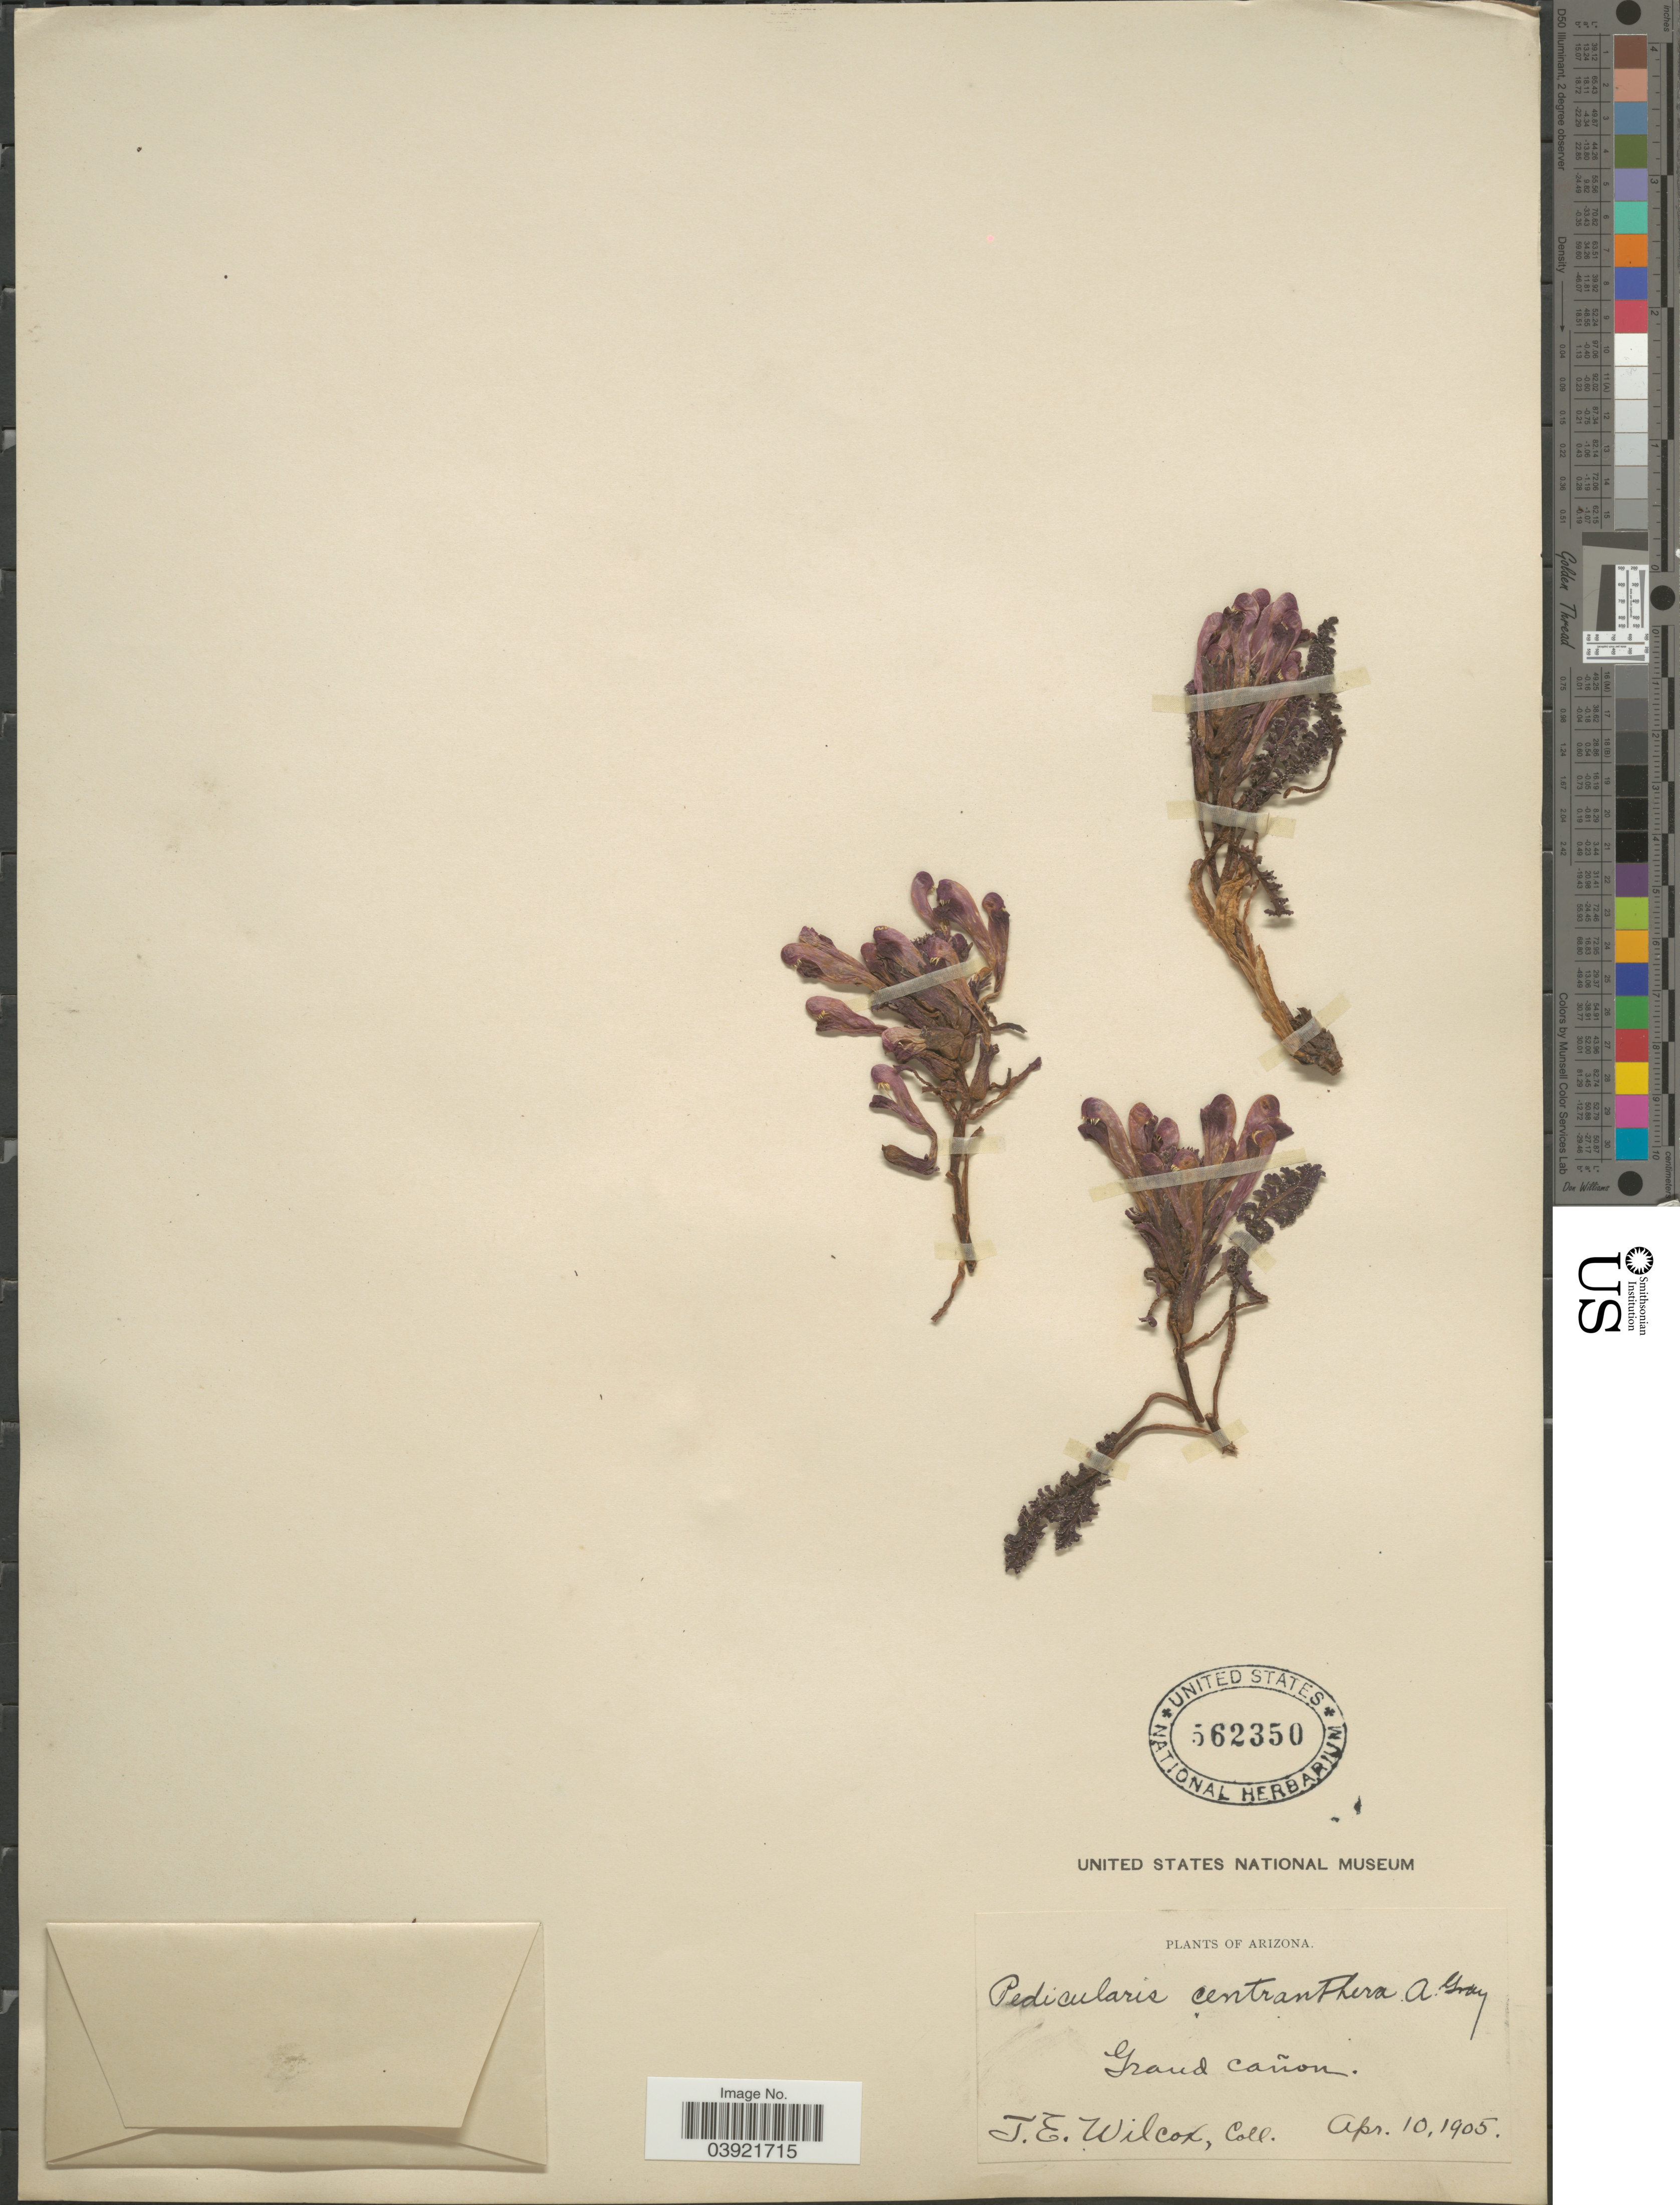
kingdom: Plantae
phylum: Tracheophyta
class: Magnoliopsida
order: Lamiales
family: Orobanchaceae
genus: Pedicularis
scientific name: Pedicularis centranthera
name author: A. Gray in Emory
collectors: T. E. Wilcox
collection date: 1905-04-10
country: United States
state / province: Arizona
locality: Grand Cañon.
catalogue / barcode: US 562350